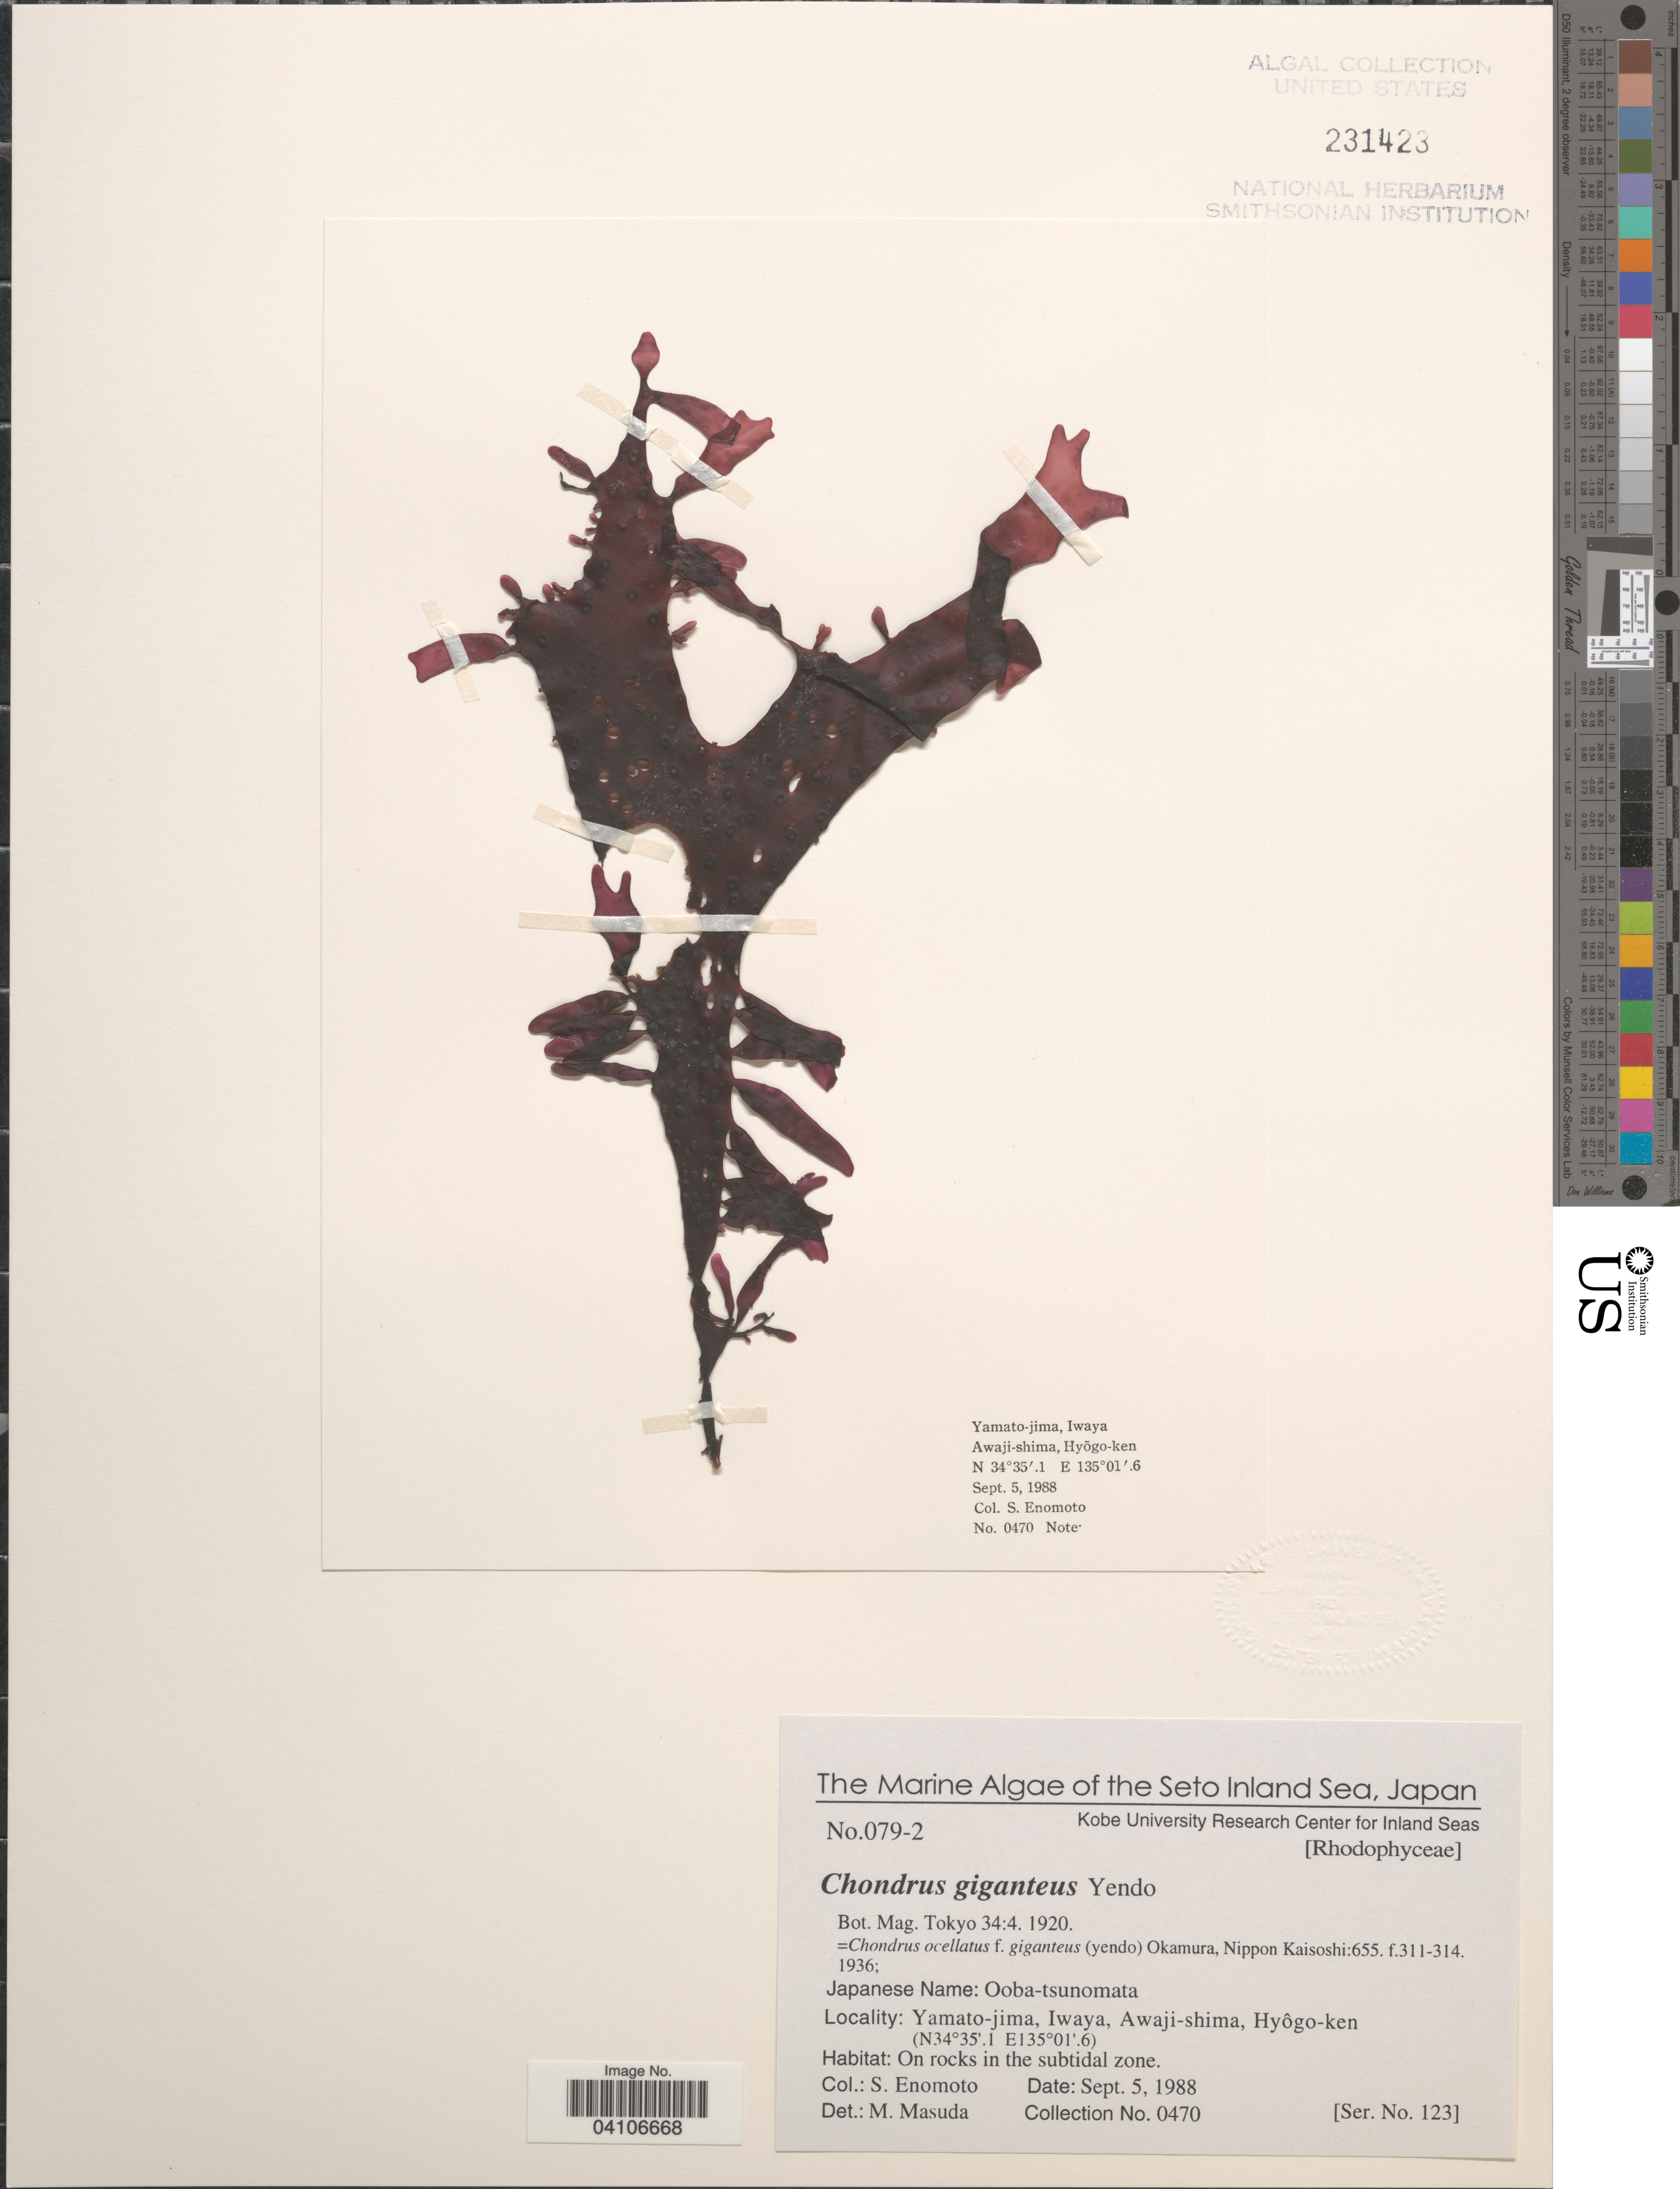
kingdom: Plantae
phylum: Rhodophyta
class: Florideophyceae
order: Gigartinales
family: Gigartinaceae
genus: Chondrus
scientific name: Chondrus giganteus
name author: Yendo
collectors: S. Enomoto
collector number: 0470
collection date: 1988-09-05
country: Japan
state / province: Hyogo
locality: The Seto Inland Sea. Yamato-jima, Iwaya, Awaji-shima, Hyôgo-ken.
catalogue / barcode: US 231423